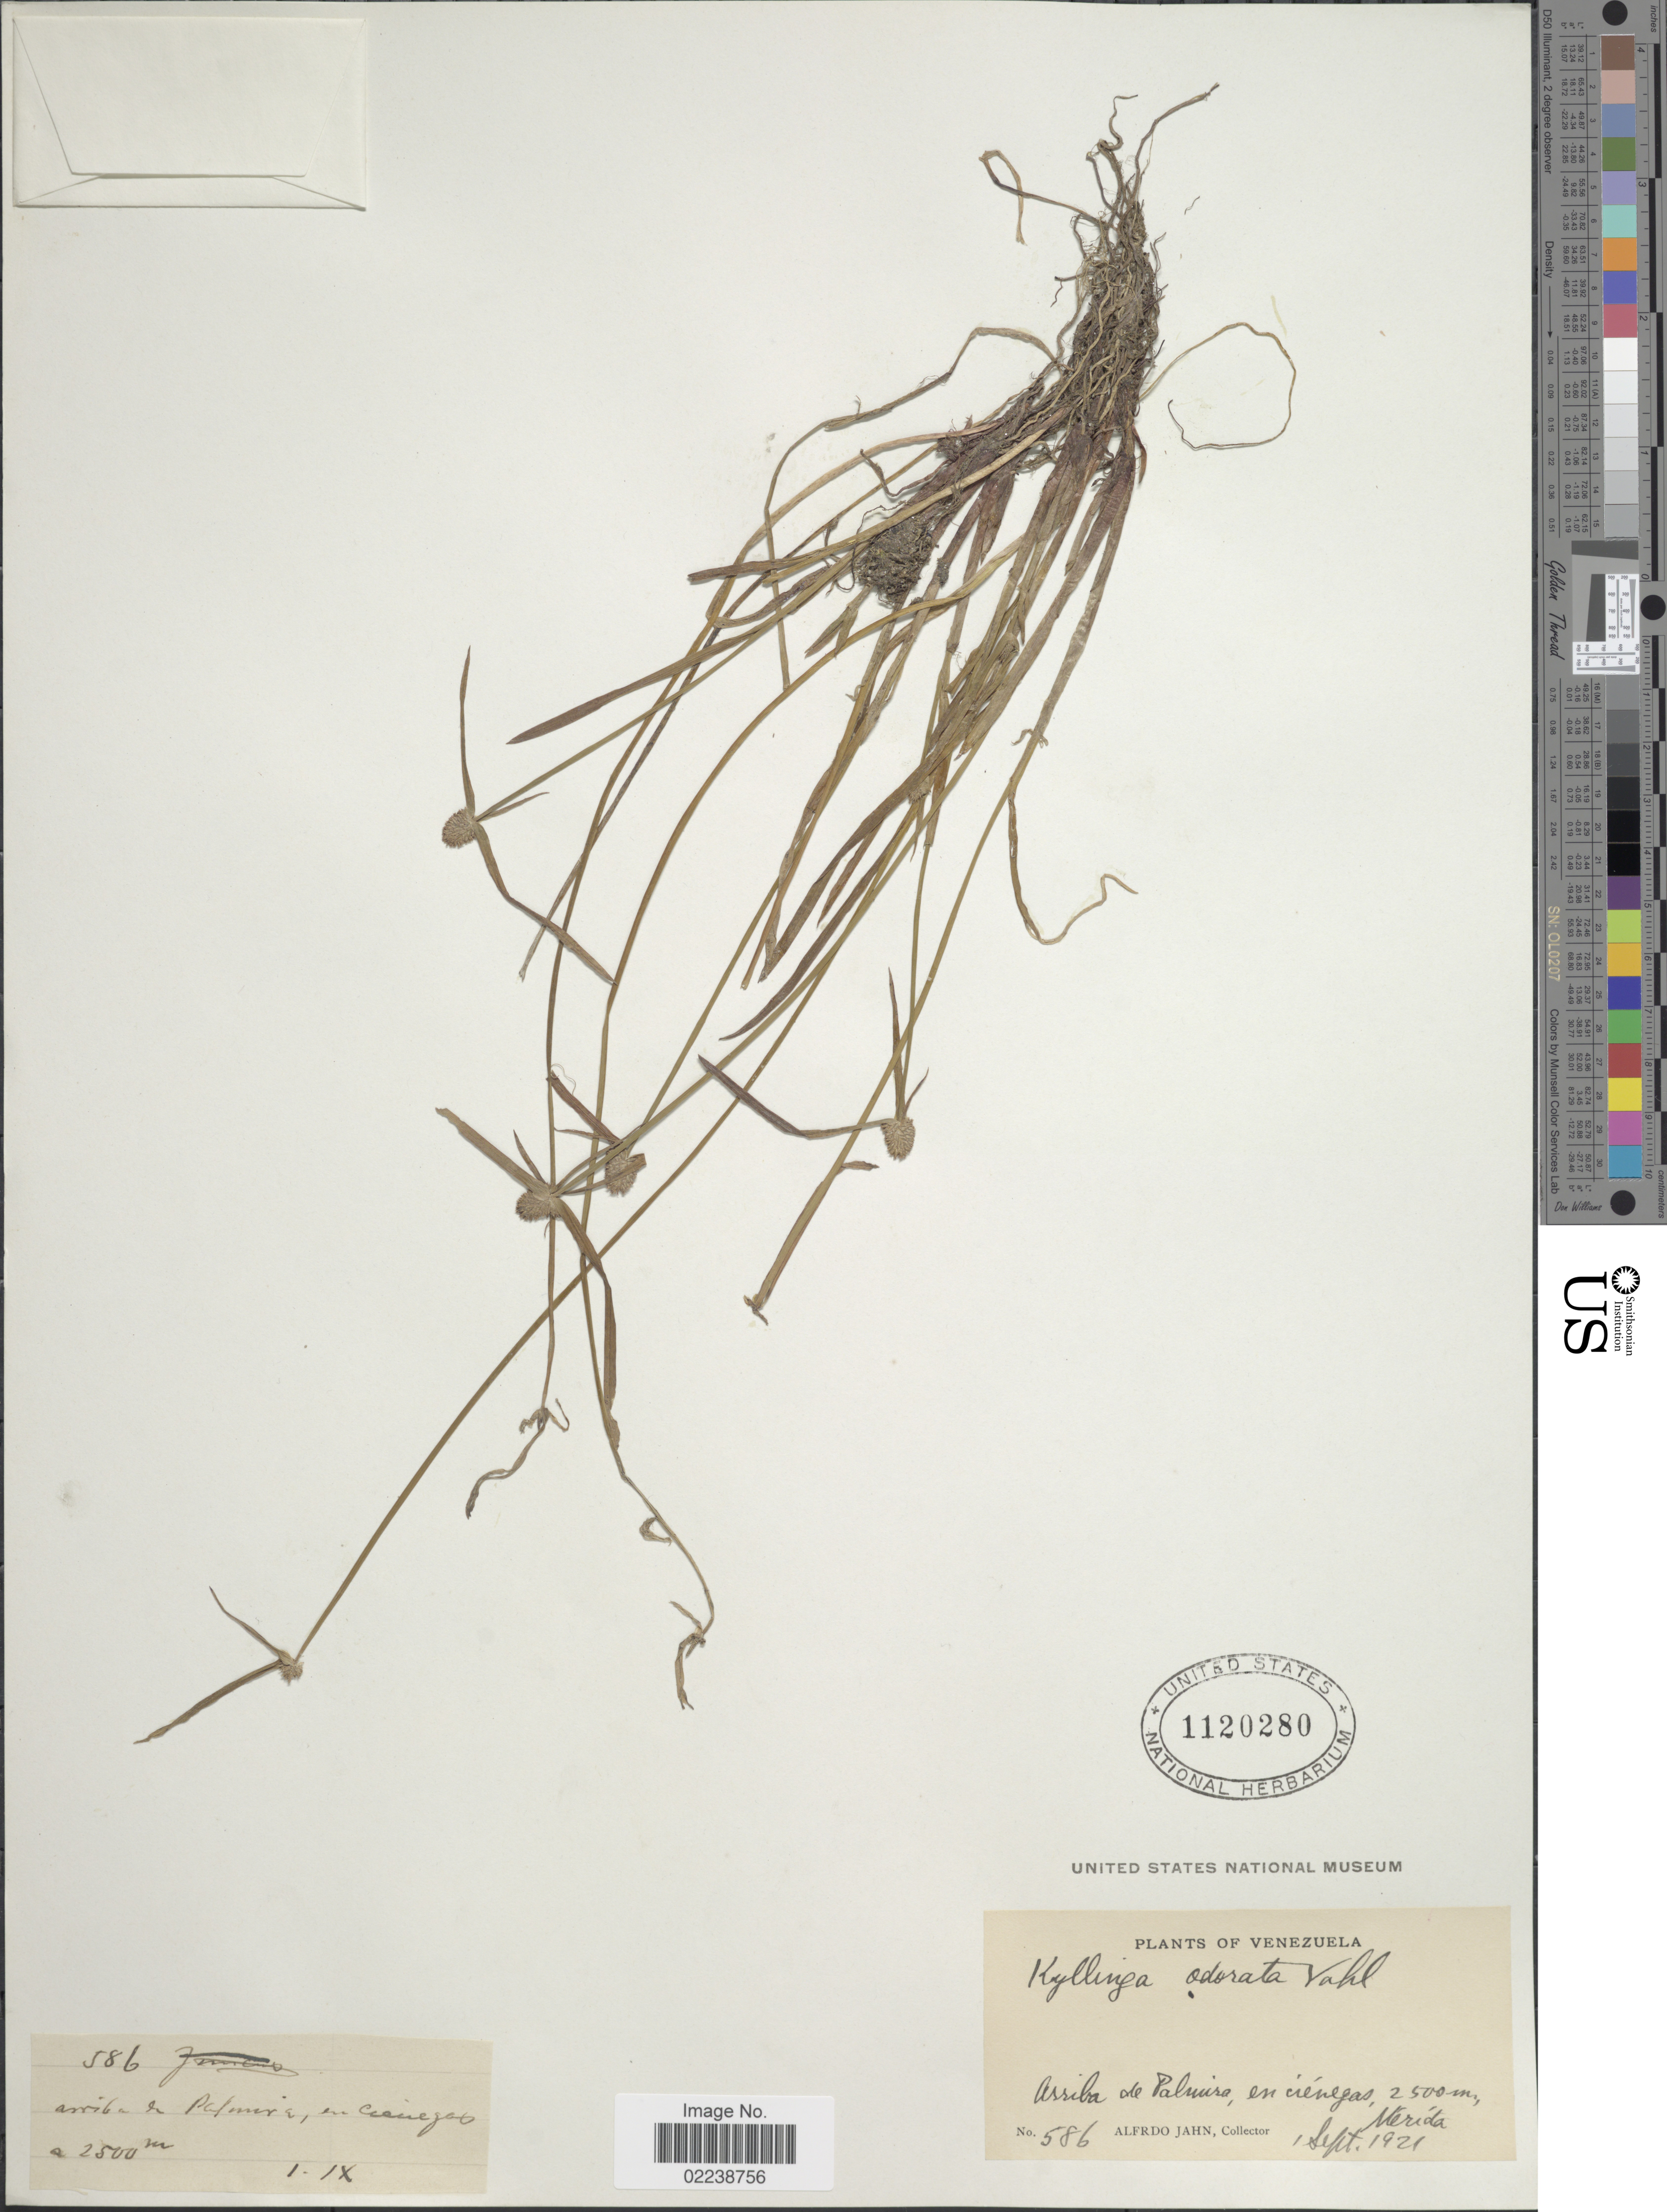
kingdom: Plantae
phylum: Tracheophyta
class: Liliopsida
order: Poales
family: Cyperaceae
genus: Cyperus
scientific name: Cyperus hortensis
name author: (Salzm. ex Steud.) Dorr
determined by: Strong, Mark T., (BOT), Smithsonian Institution - National Museum of Natural History (UNITED STATES)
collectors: A. Jahn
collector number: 586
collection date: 1921-09-01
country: Venezuela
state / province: Mérida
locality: Arriba de Palmira, en cienegas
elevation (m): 2500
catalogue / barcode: US 1120280